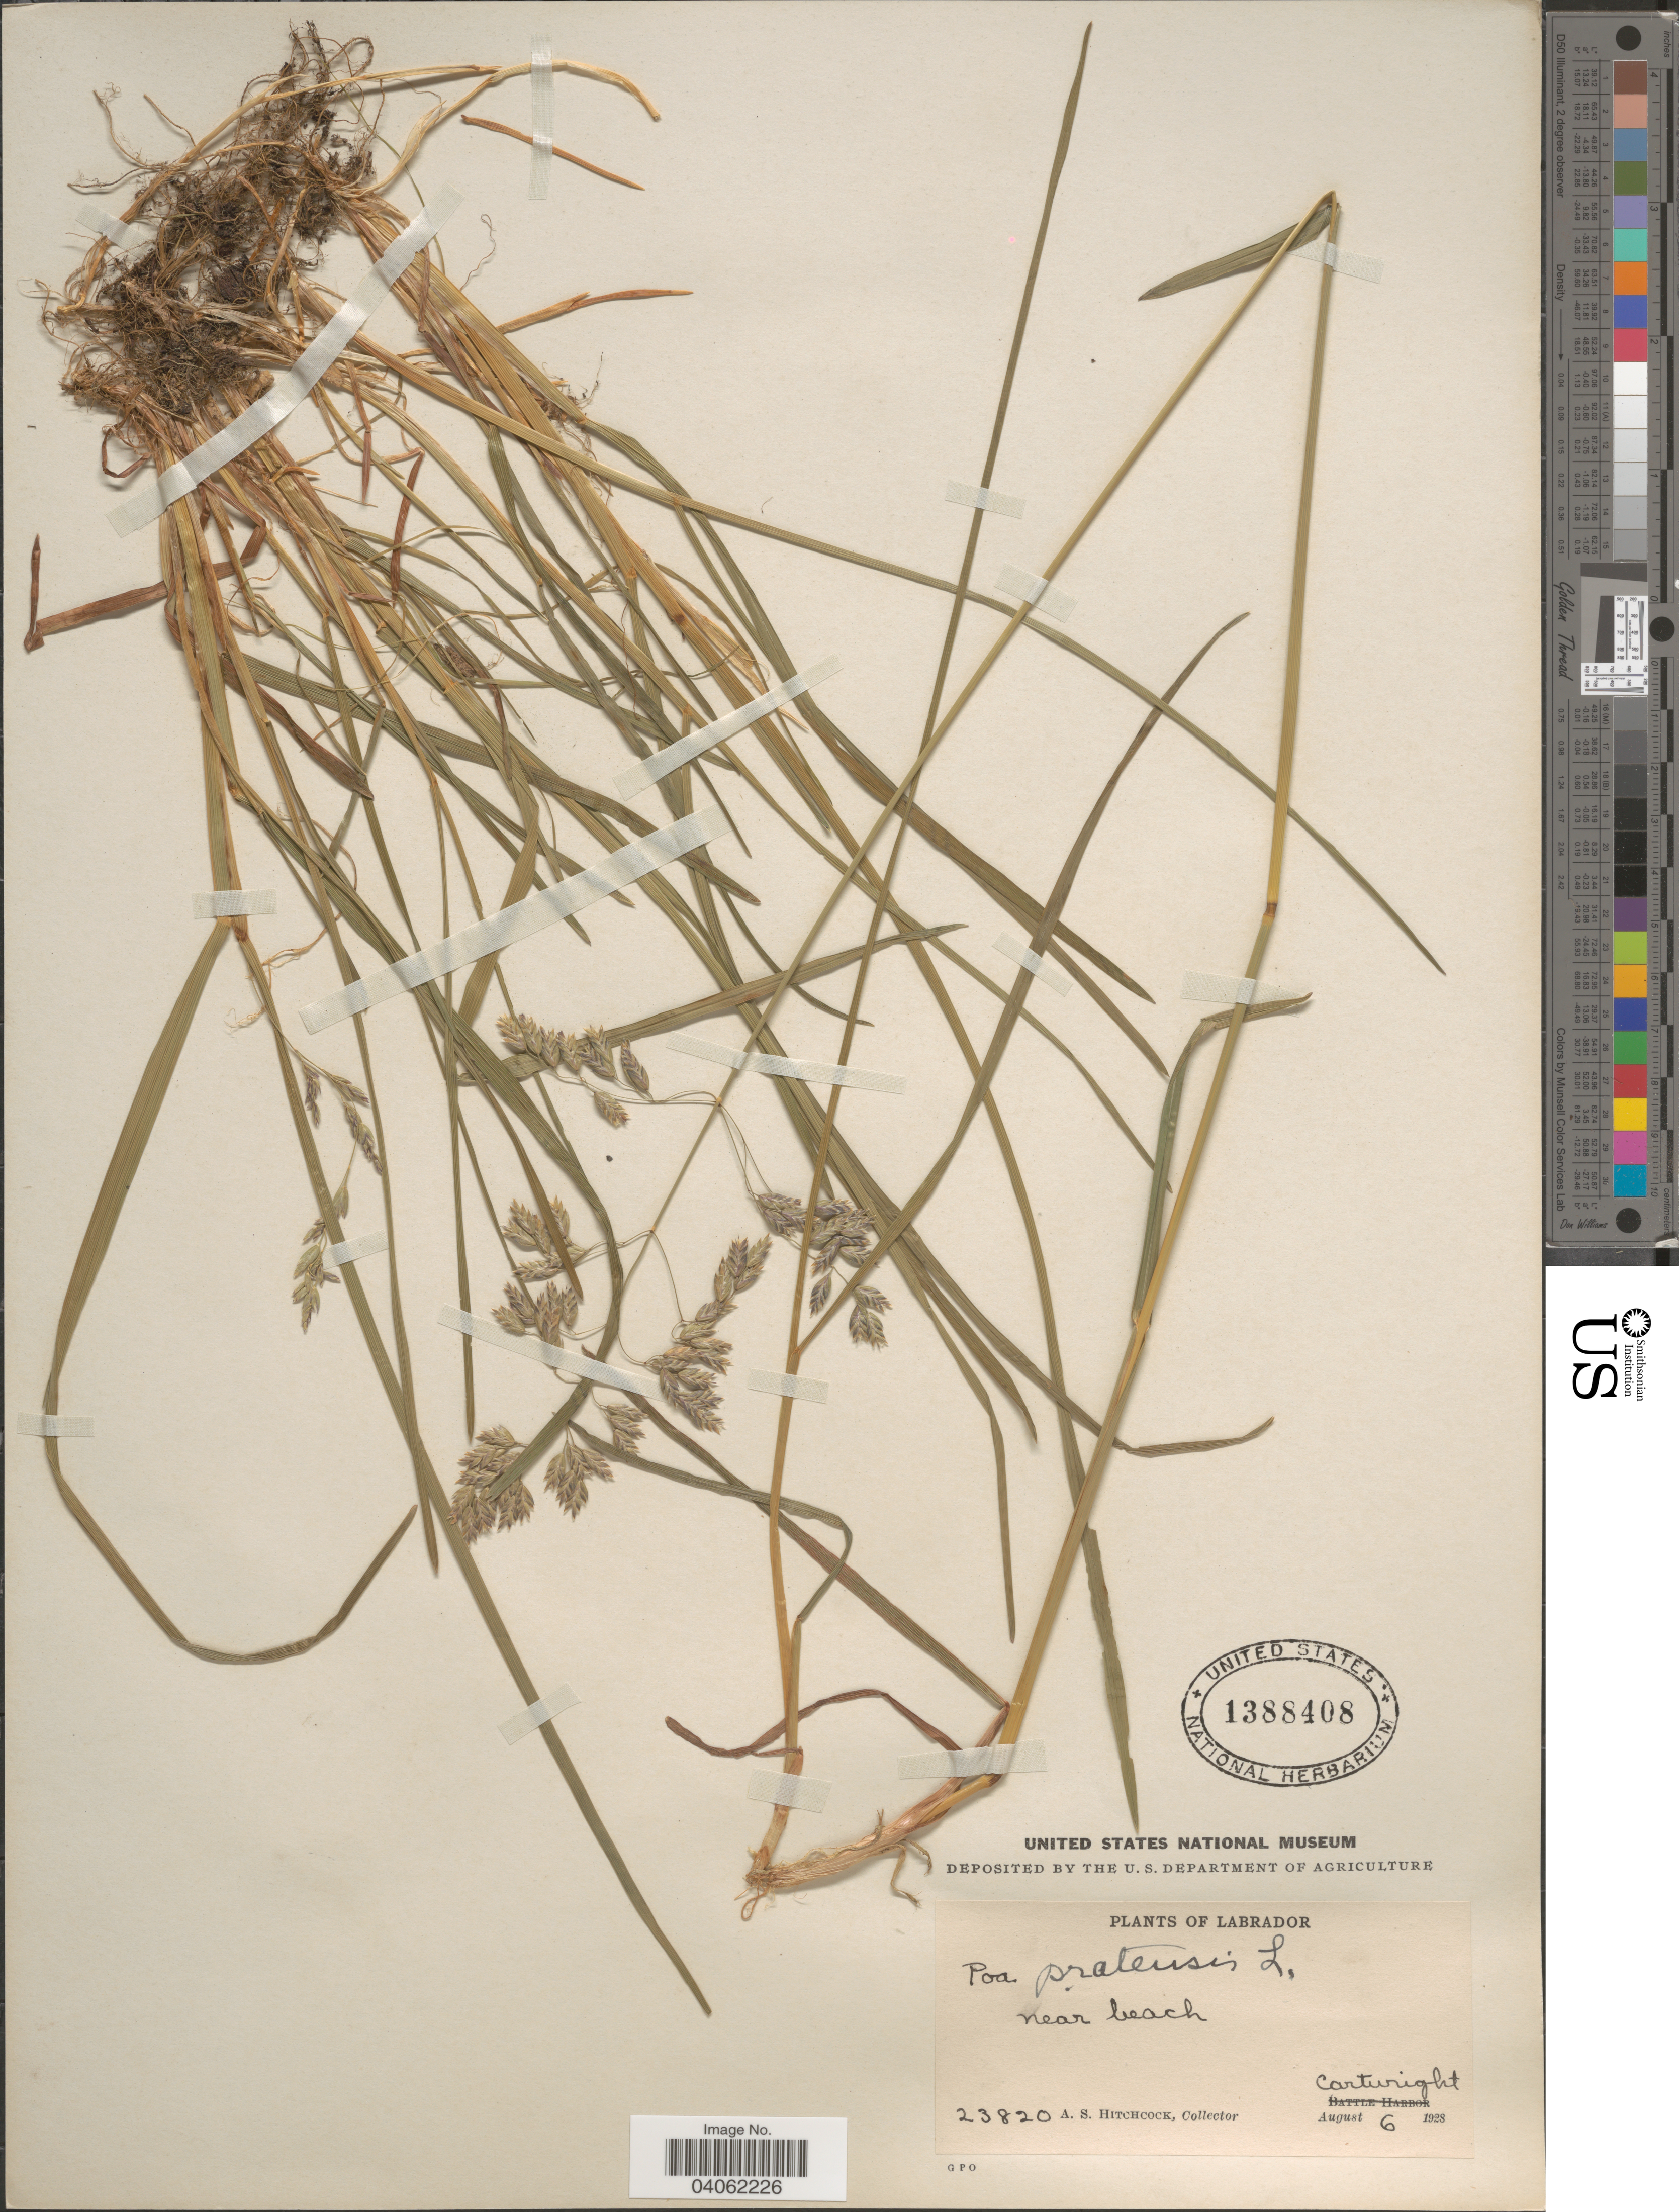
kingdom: Plantae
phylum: Tracheophyta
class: Liliopsida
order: Poales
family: Poaceae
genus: Poa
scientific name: Poa pratensis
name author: L.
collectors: A. S. Hitchcock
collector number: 23820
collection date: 1928-08-06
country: Canada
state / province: Newfoundland and Labrador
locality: Labrador. Near beach Cartwright.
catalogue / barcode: US 1388408